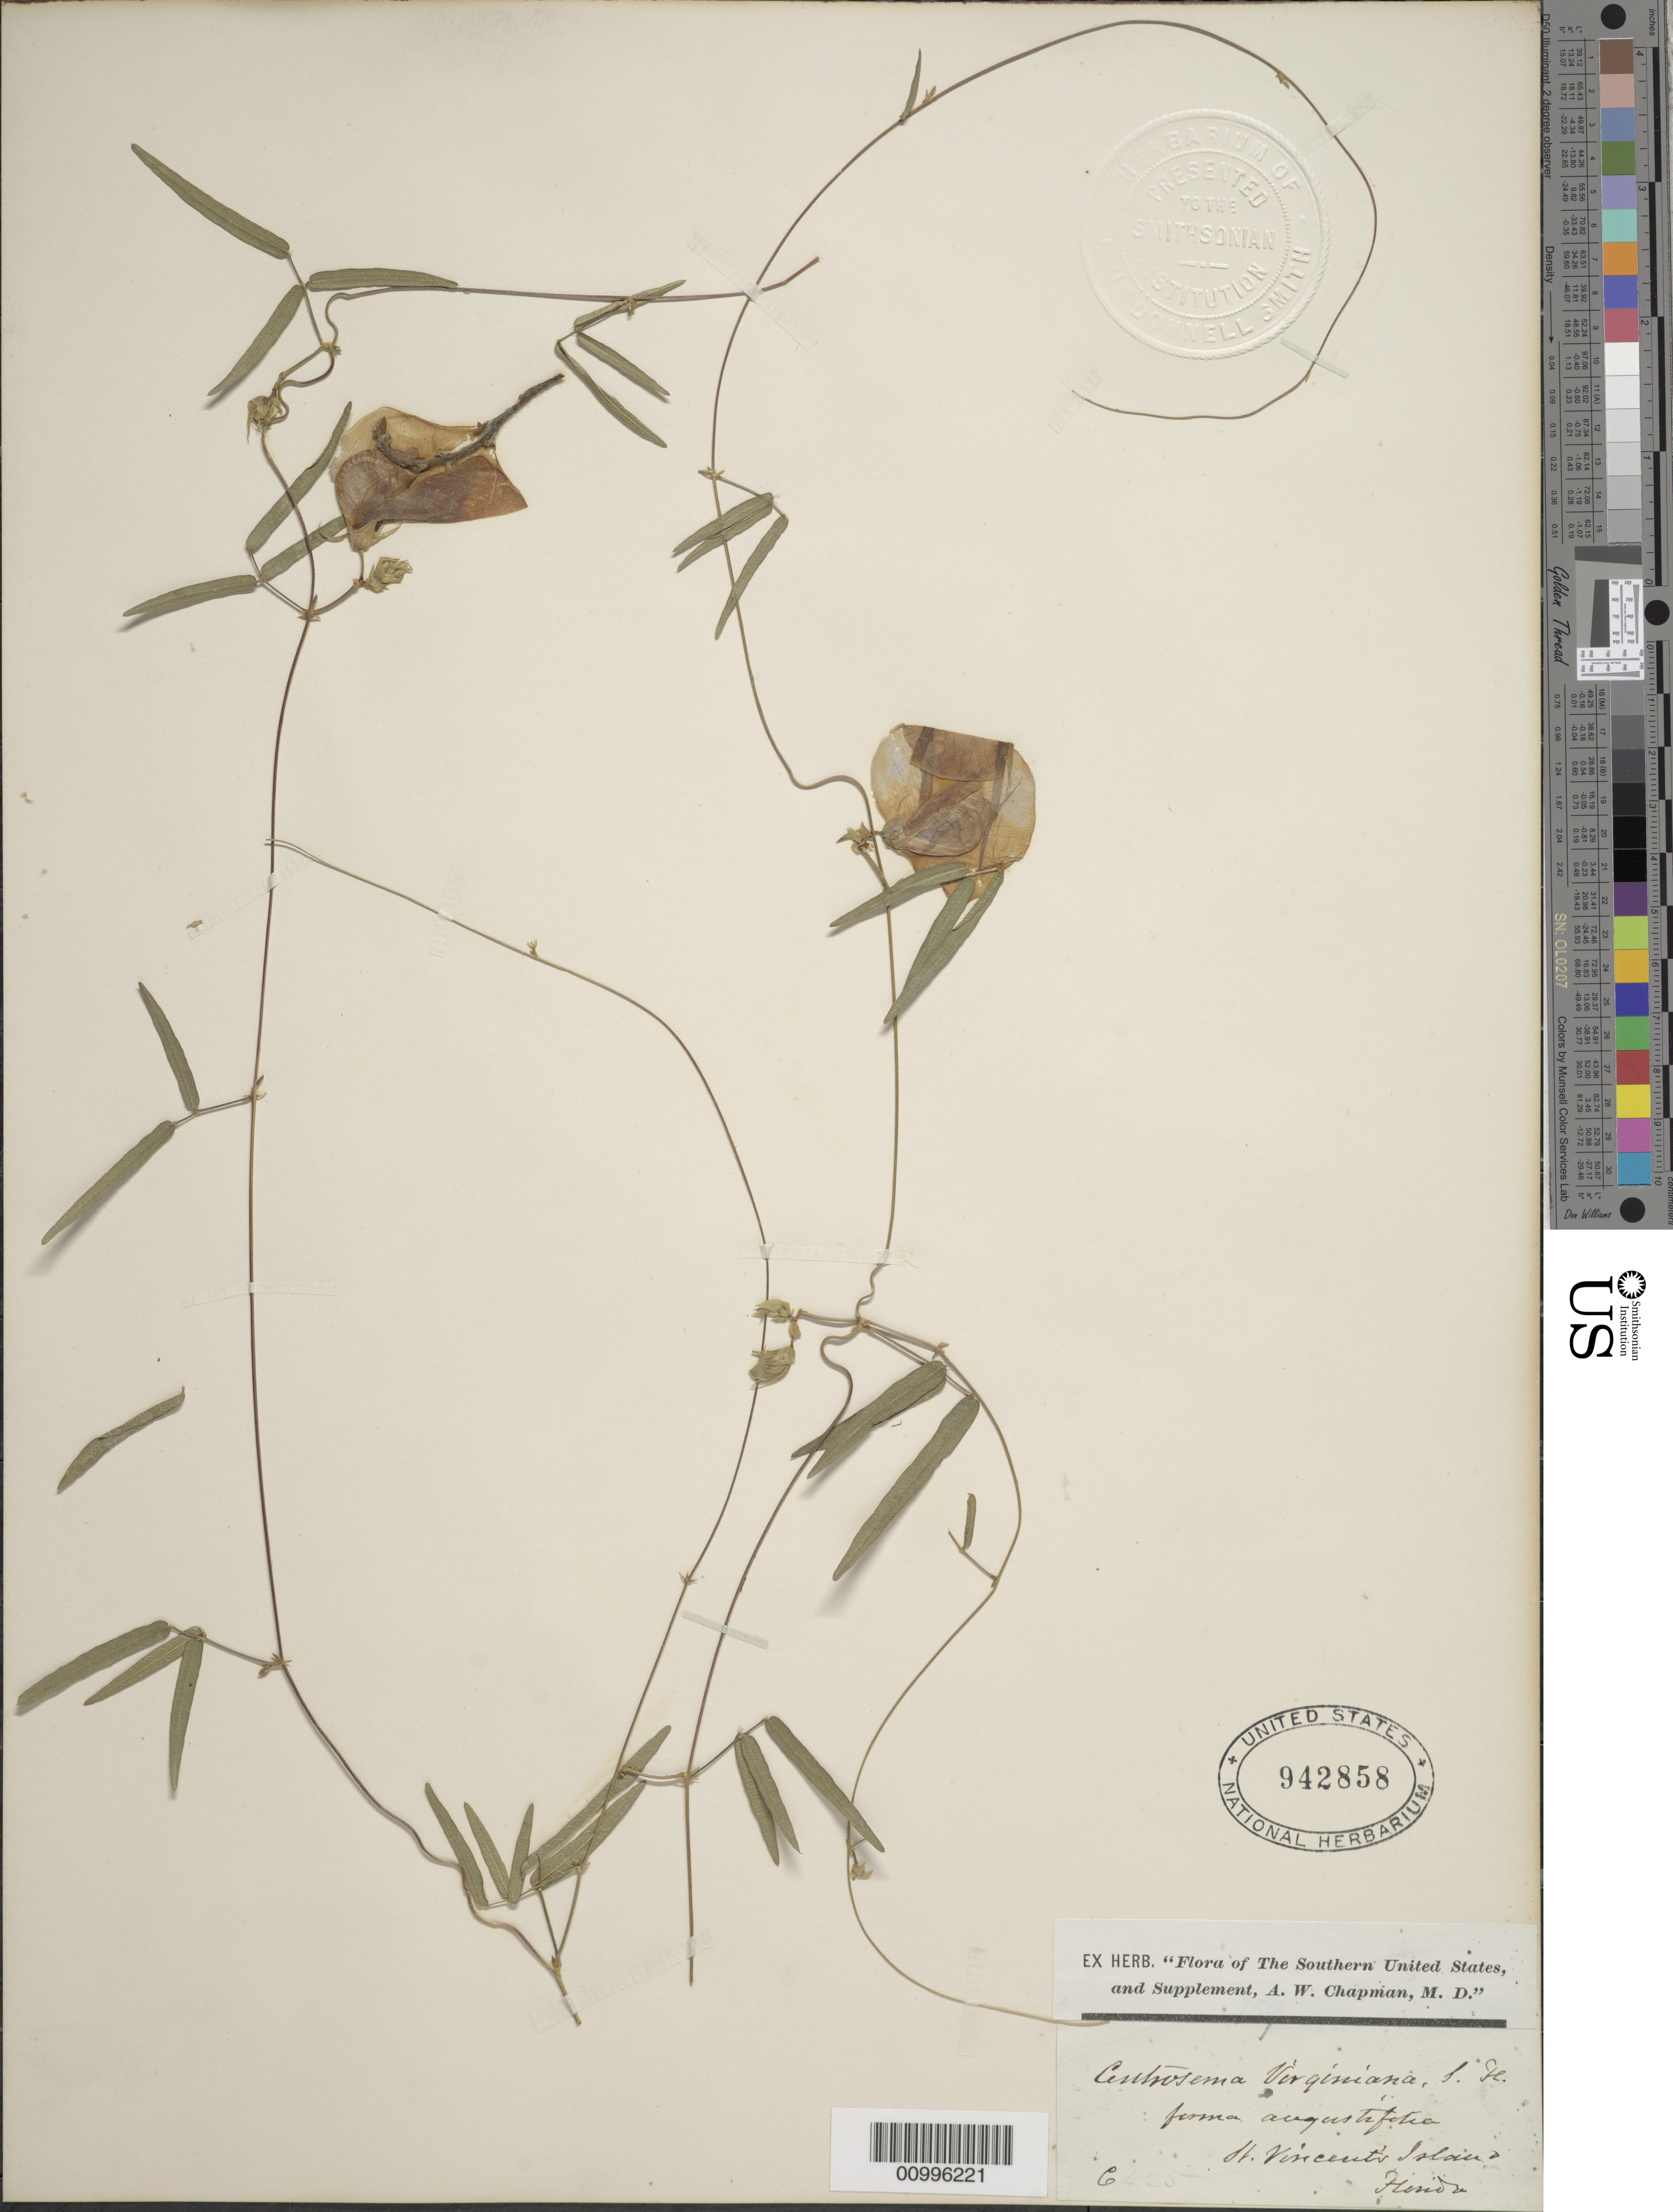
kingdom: Plantae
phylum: Tracheophyta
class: Magnoliopsida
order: Fabales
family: Fabaceae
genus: Centrosema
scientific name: Centrosema angustifolium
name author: (Kunth) Benth.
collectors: A. W. Chapman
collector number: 6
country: St. Vincent - Grenadines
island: St. Vincent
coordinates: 0 N, 0 E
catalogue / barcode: US 942858